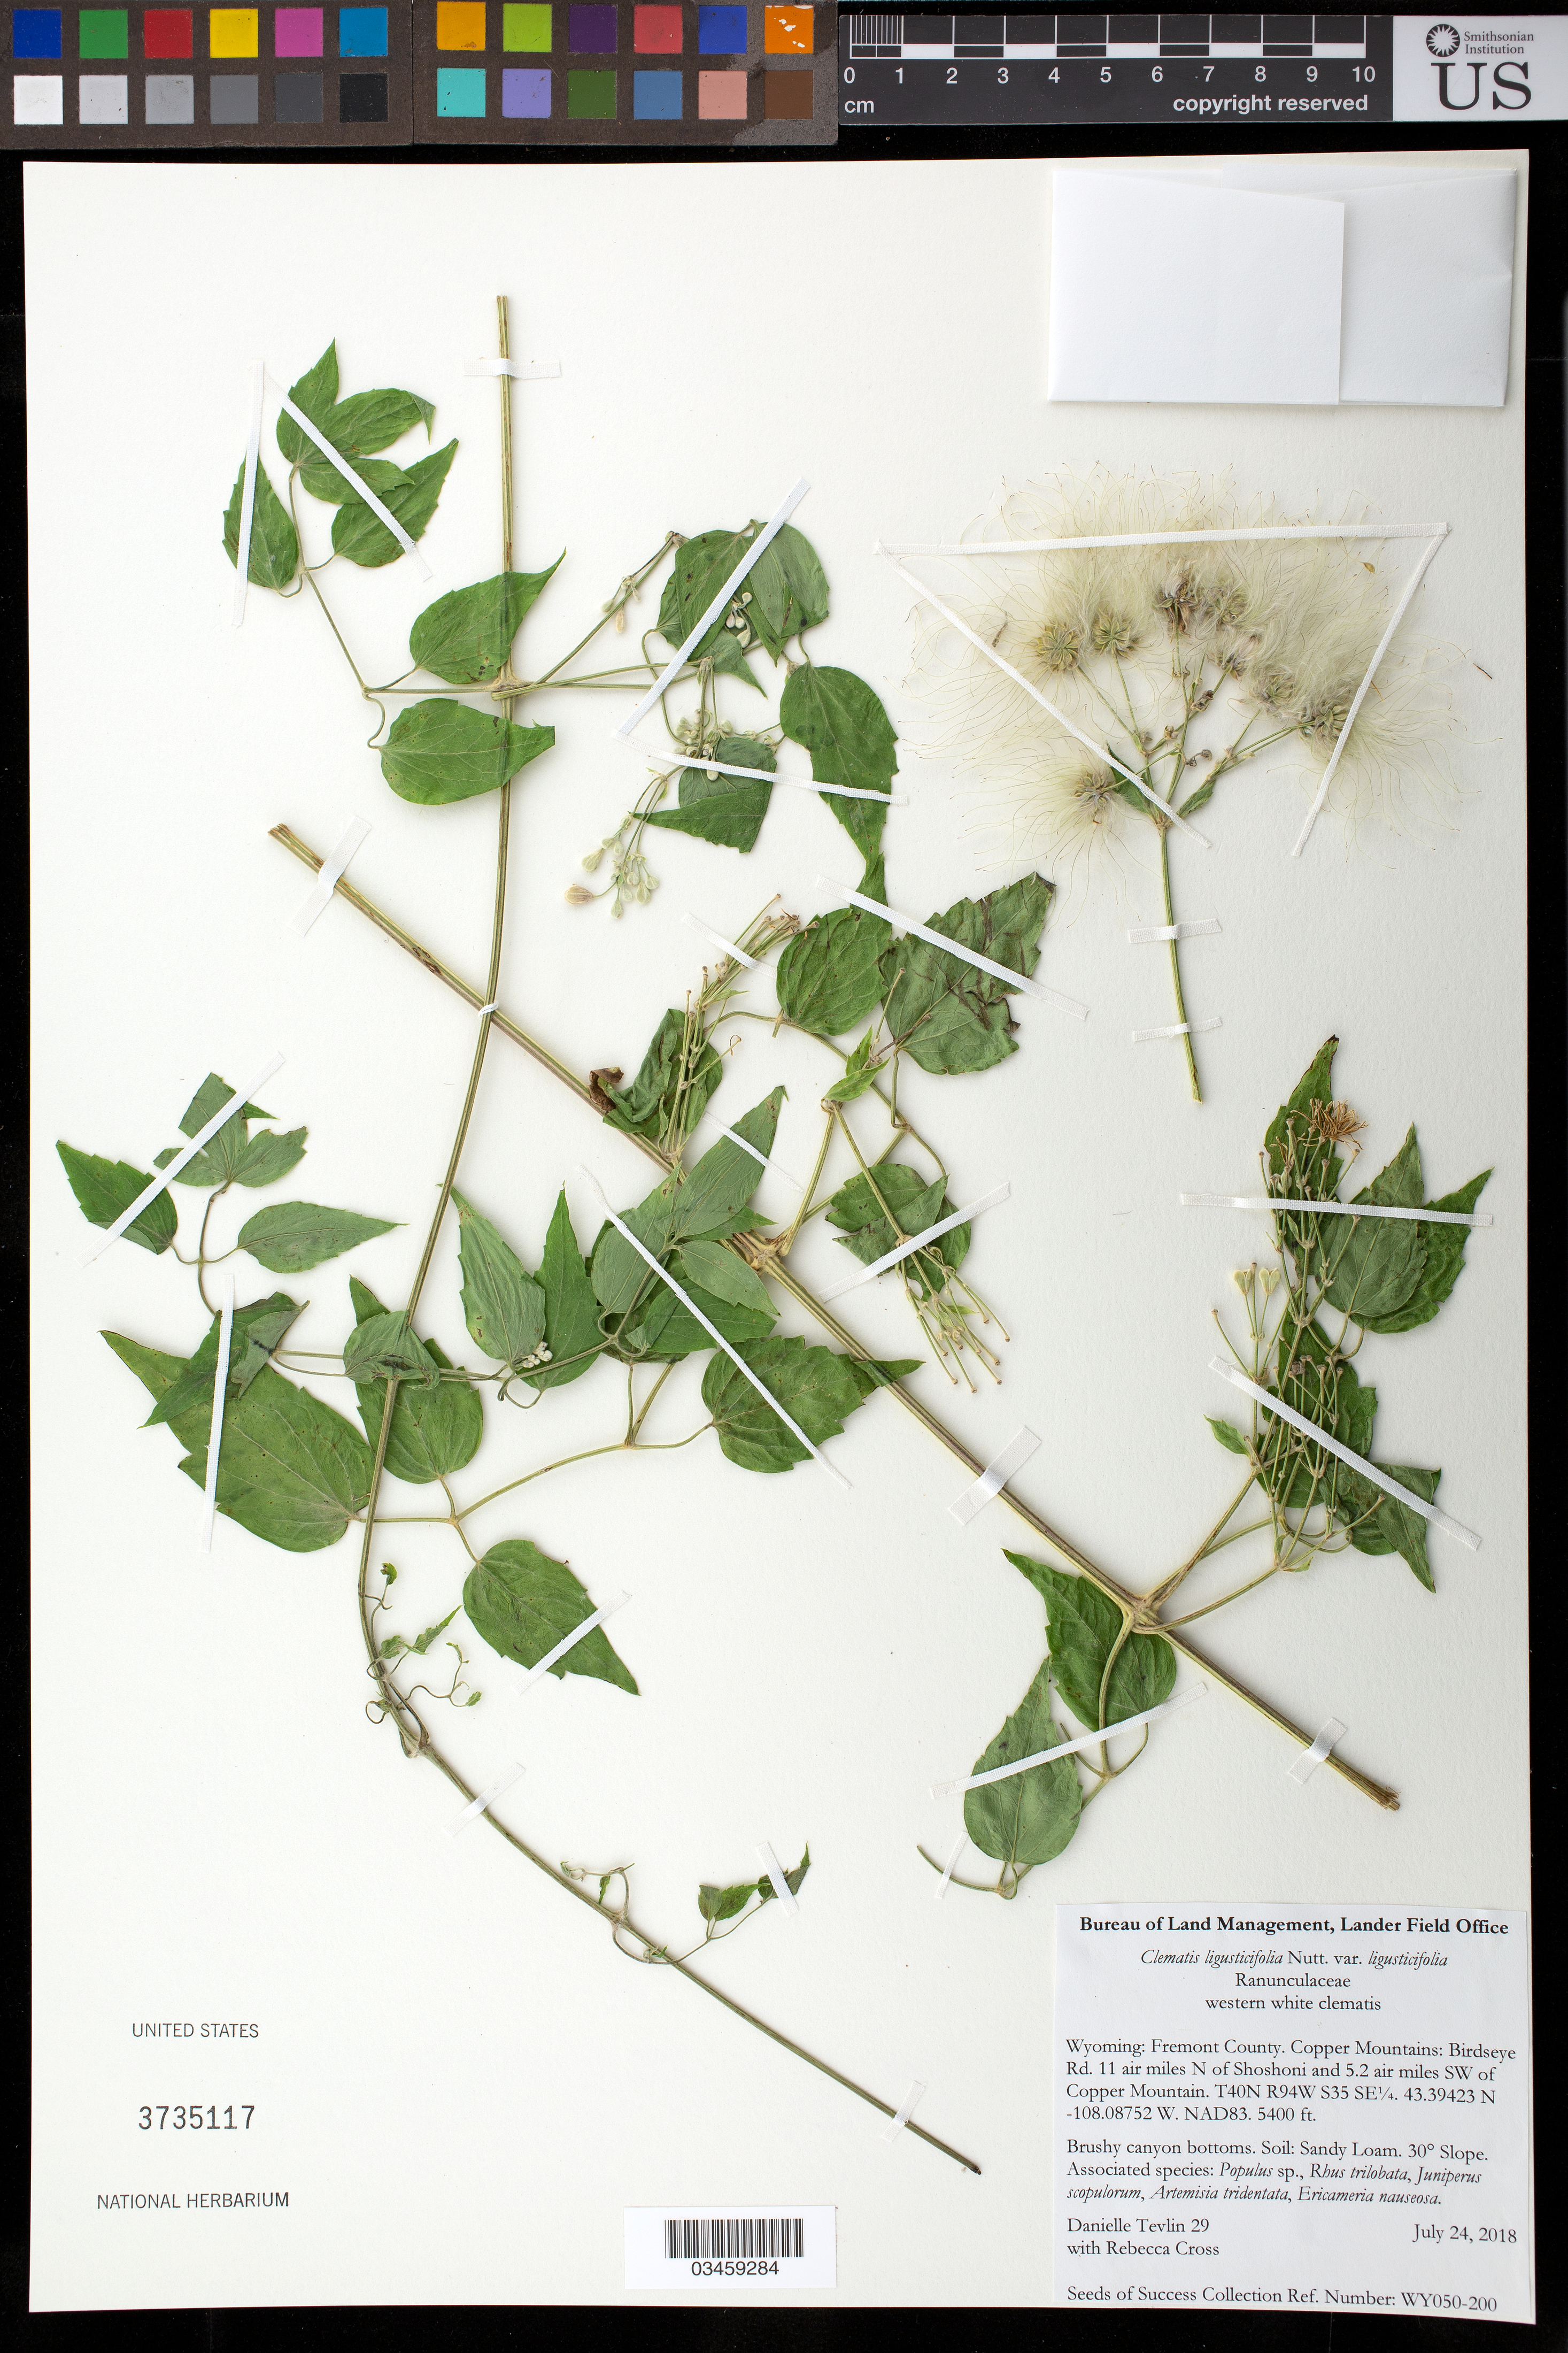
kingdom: Plantae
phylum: Tracheophyta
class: Magnoliopsida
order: Ranunculales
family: Ranunculaceae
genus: Clematis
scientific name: Clematis ligusticifolia var. ligusticifolia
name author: Nutt.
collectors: D. Tevlin & R. Cross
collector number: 29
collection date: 2018-07-24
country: United States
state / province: Wyoming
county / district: Fremont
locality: Birdseye Rd. 11 air mi. N of Shoshoni and 5.2 air mi. SW of Copper Mt. T40N R94W S35 SE 1/4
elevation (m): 1646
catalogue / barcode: US 3735117